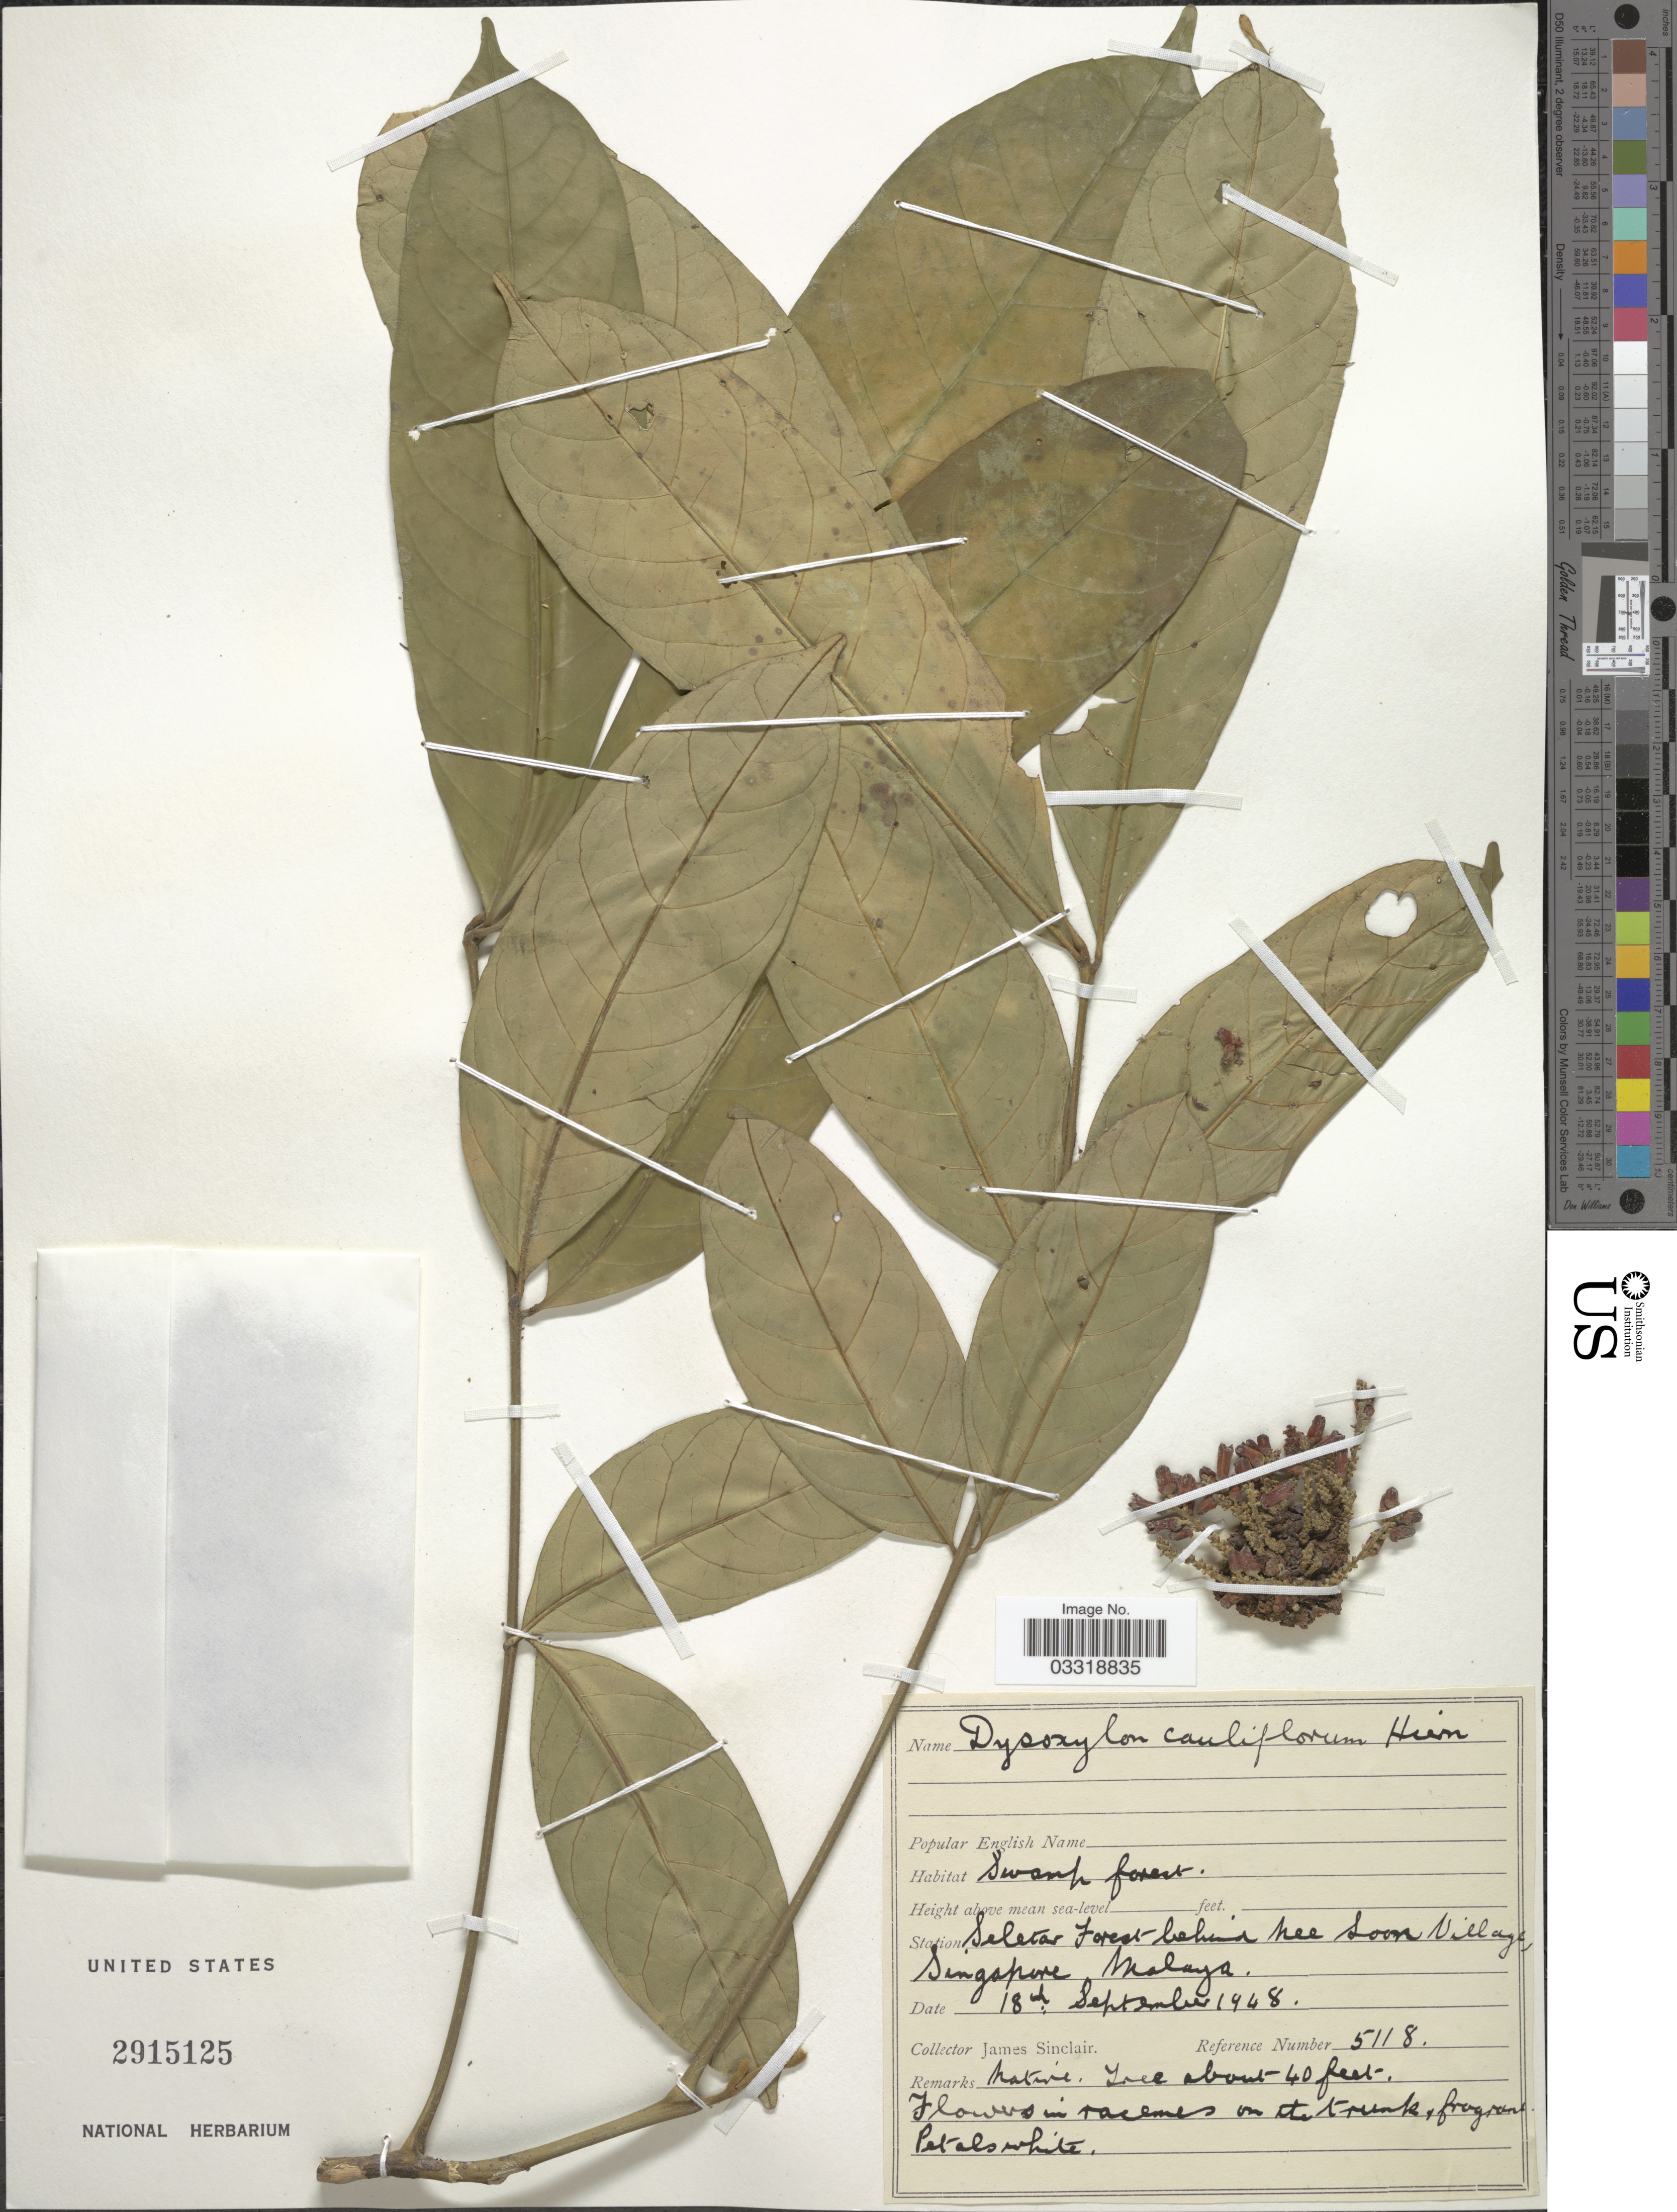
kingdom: Plantae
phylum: Tracheophyta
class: Magnoliopsida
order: Sapindales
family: Meliaceae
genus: Epicharis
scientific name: Epicharis cuneata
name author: (Hiern) Harms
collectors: J. Sinclair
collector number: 5118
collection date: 1948-09-18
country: Singapore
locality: Station Seletar Forest behind Nee Soon Village, Malaya.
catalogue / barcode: US 2915125